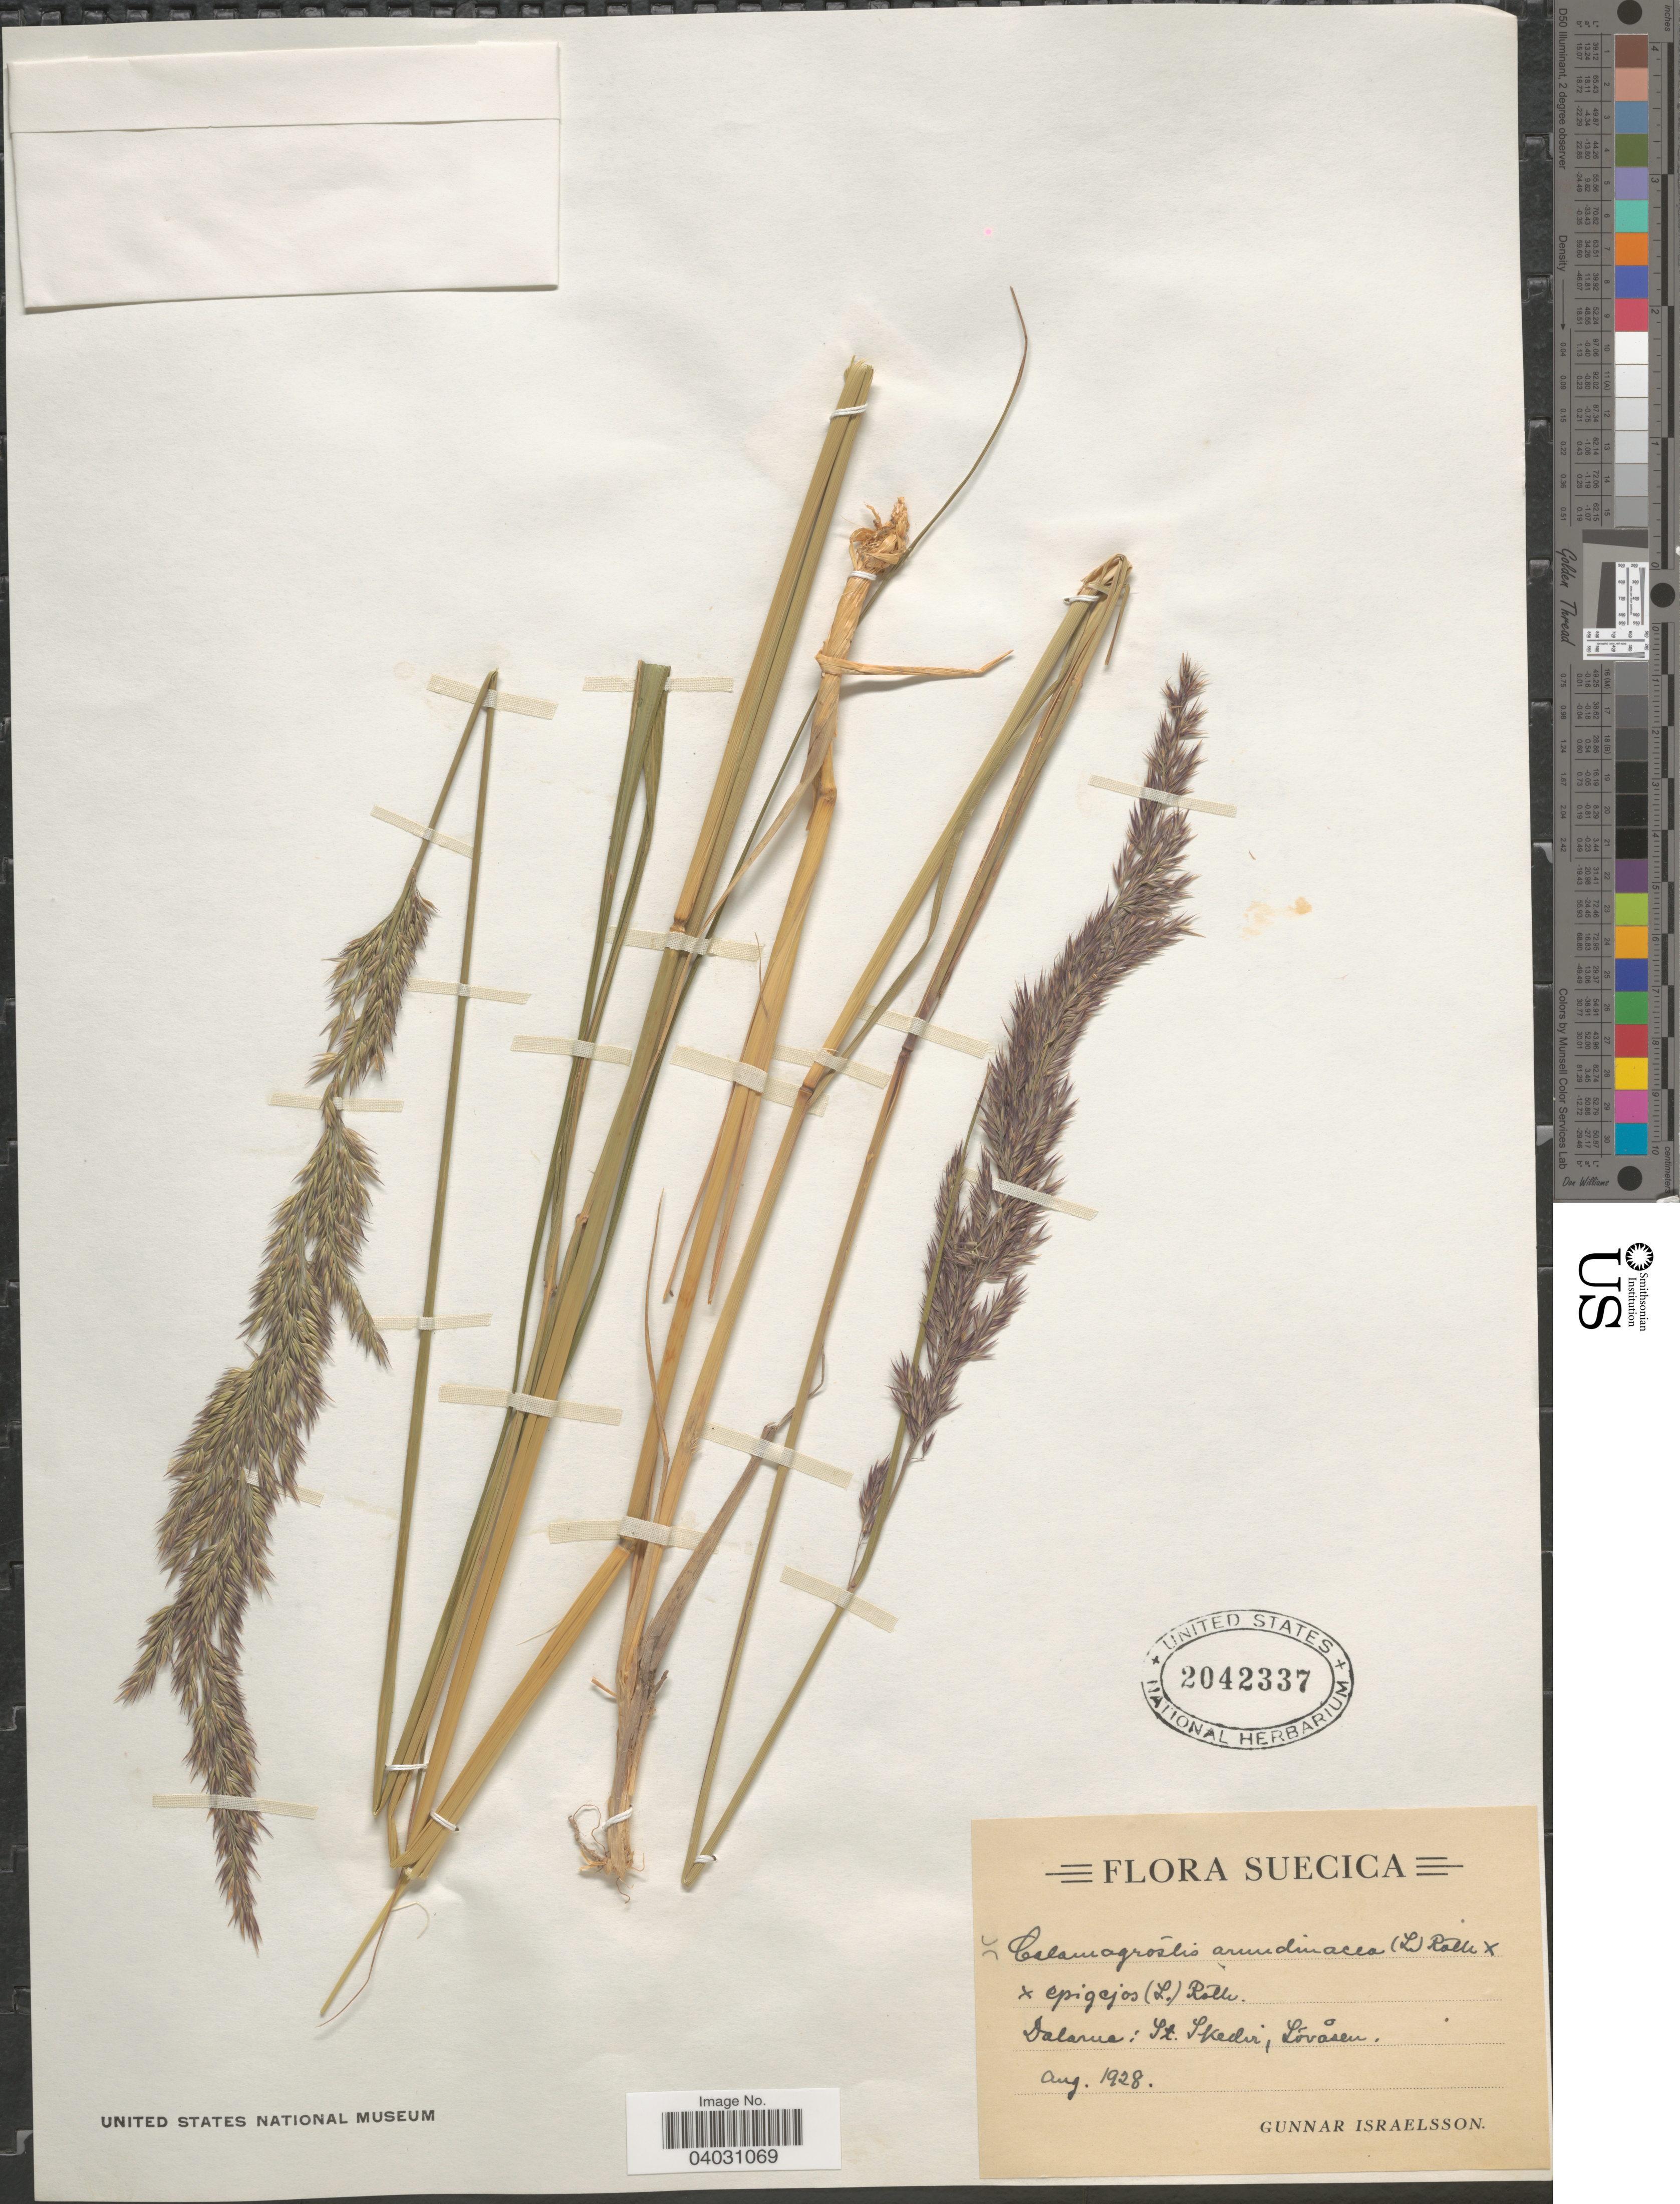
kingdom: Plantae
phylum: Tracheophyta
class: Liliopsida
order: Poales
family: Poaceae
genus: Calamagrostis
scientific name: Calamagrostis arundinacea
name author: (L.) Roth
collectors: G. Israelsson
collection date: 1928-08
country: Sweden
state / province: Dalarna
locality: Suecica. St. Skedvi, Lõvåsen.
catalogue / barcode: US 2042337